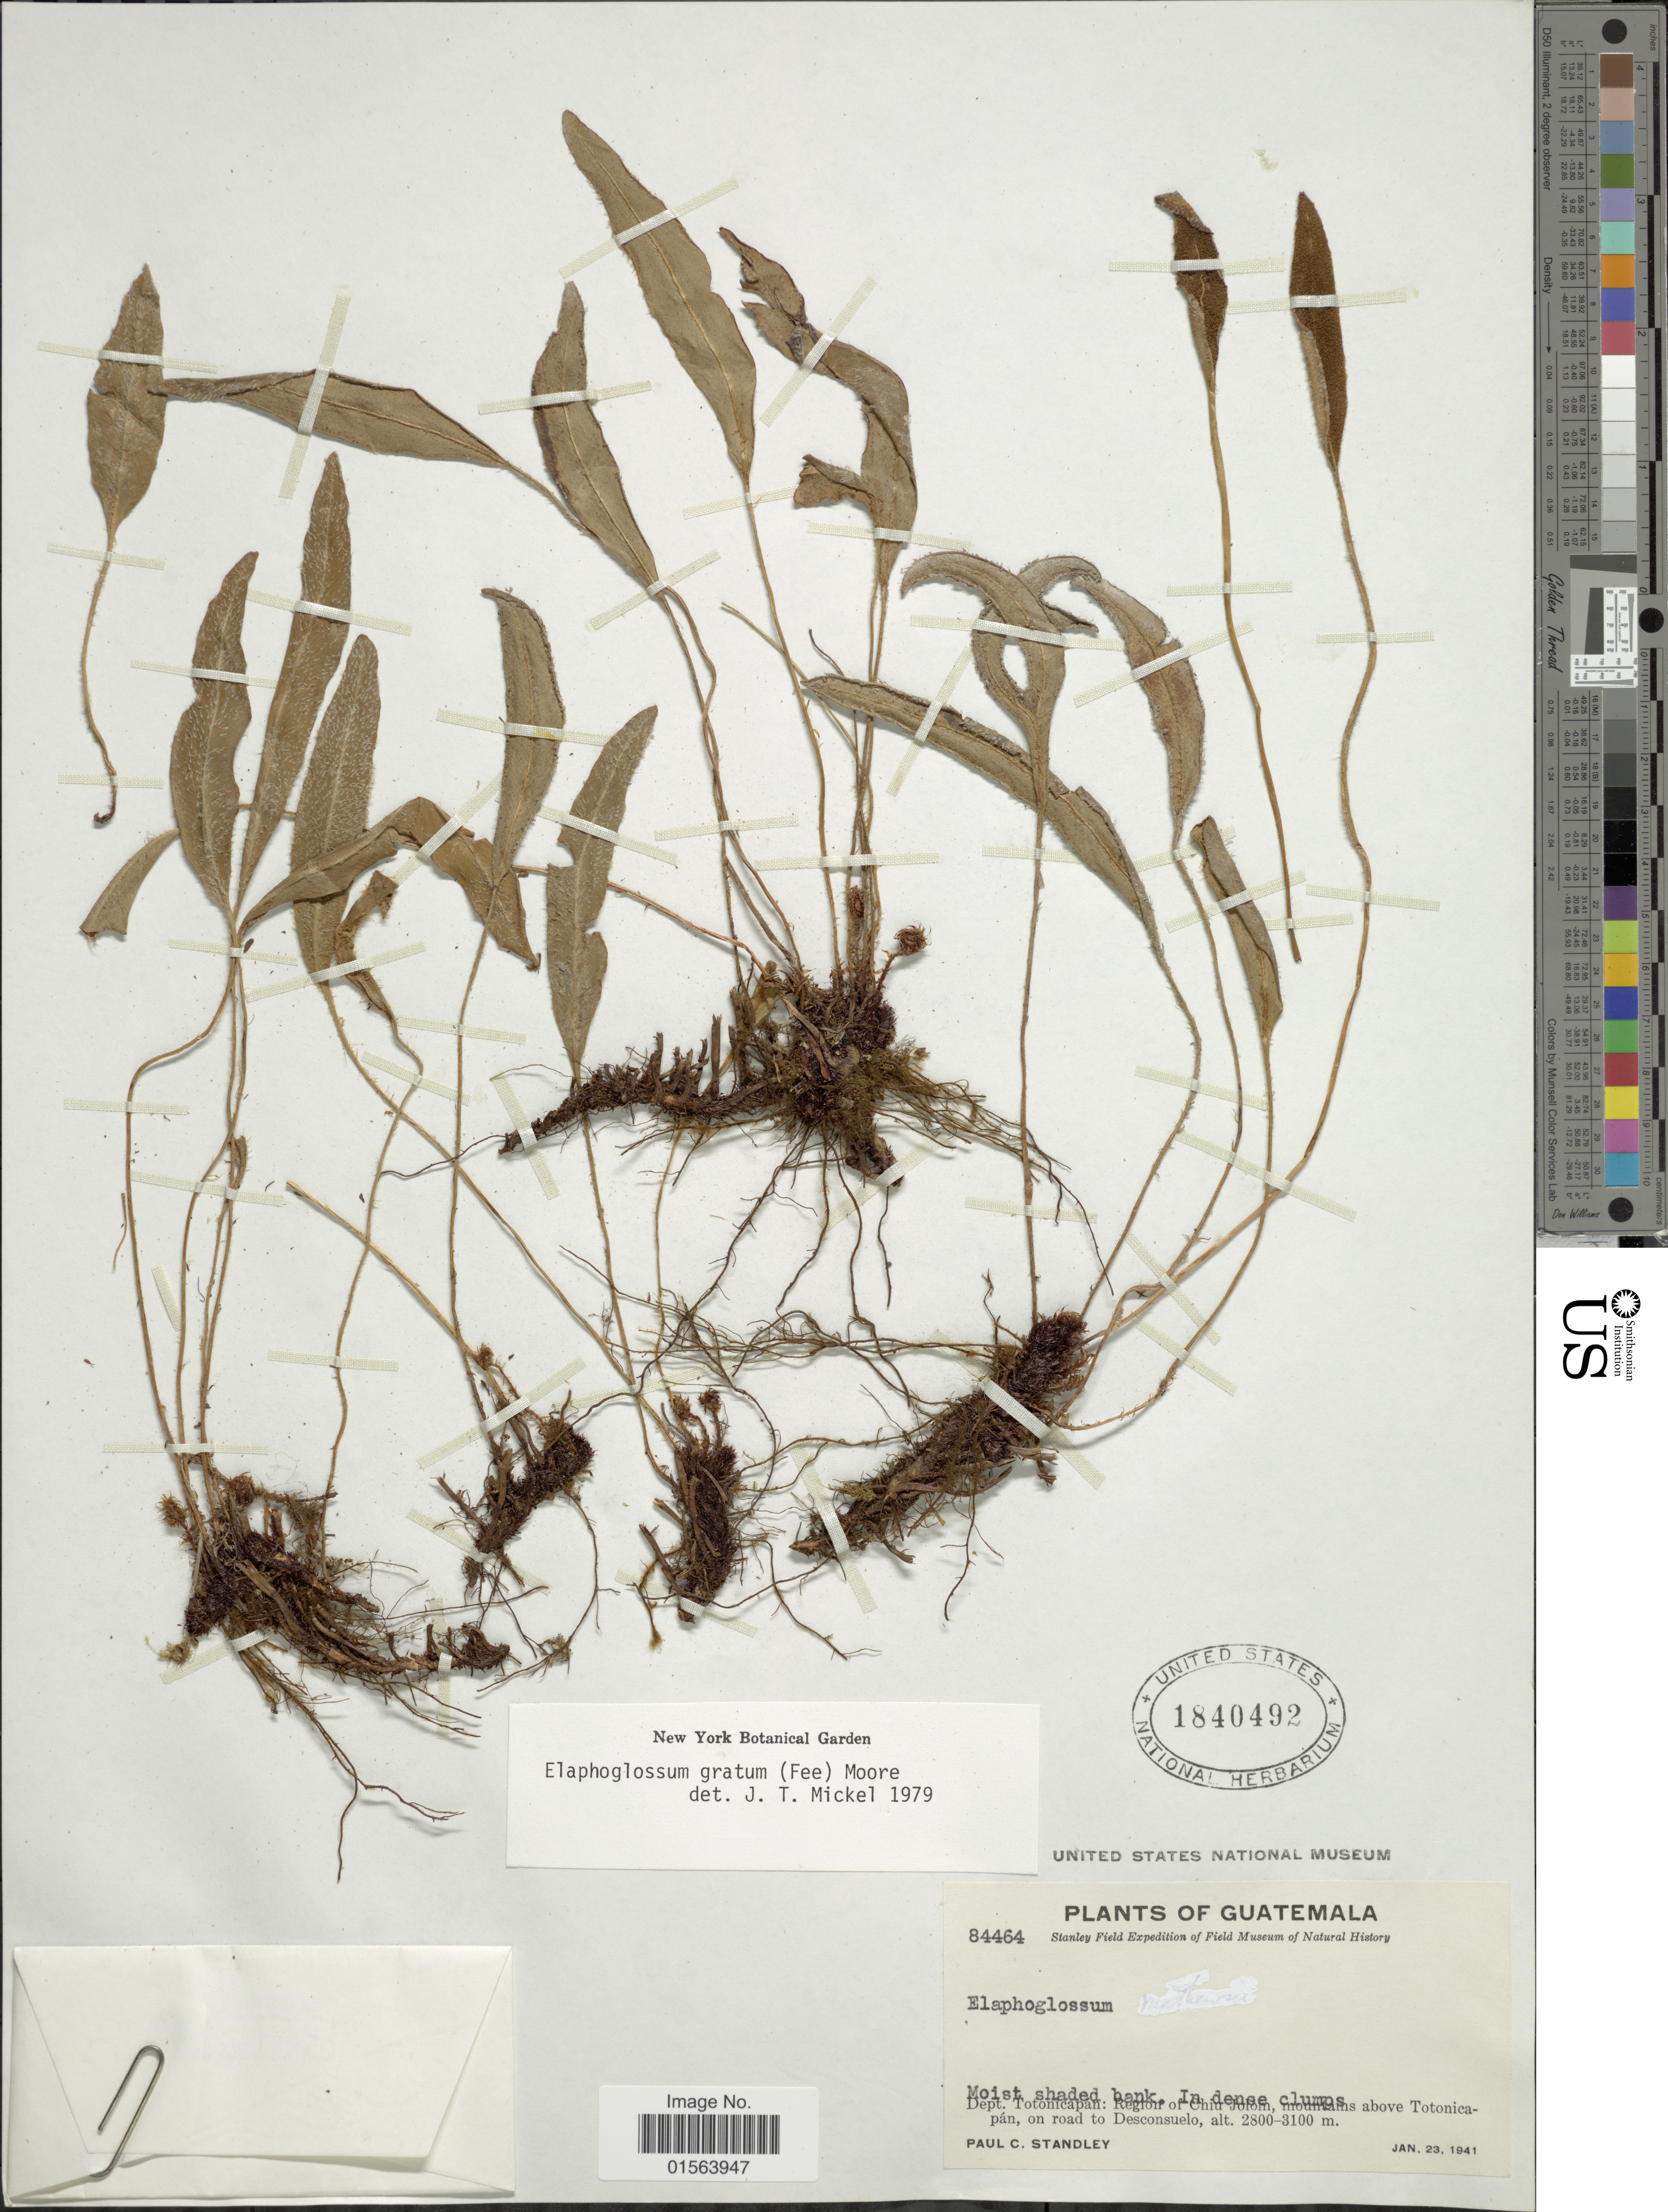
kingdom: Plantae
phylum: Tracheophyta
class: Polypodiopsida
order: Polypodiales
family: Dryopteridaceae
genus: Elaphoglossum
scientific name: Elaphoglossum gratum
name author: (Fée) T. Moore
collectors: P. C. Standley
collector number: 84464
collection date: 1941-01-23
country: Guatemala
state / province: Totonicapan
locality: Dept. Totonicapan: Region of Chiu Jolom, mountains above Totonicapan, on road to Desconsuelo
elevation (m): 2800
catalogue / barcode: US 1840492